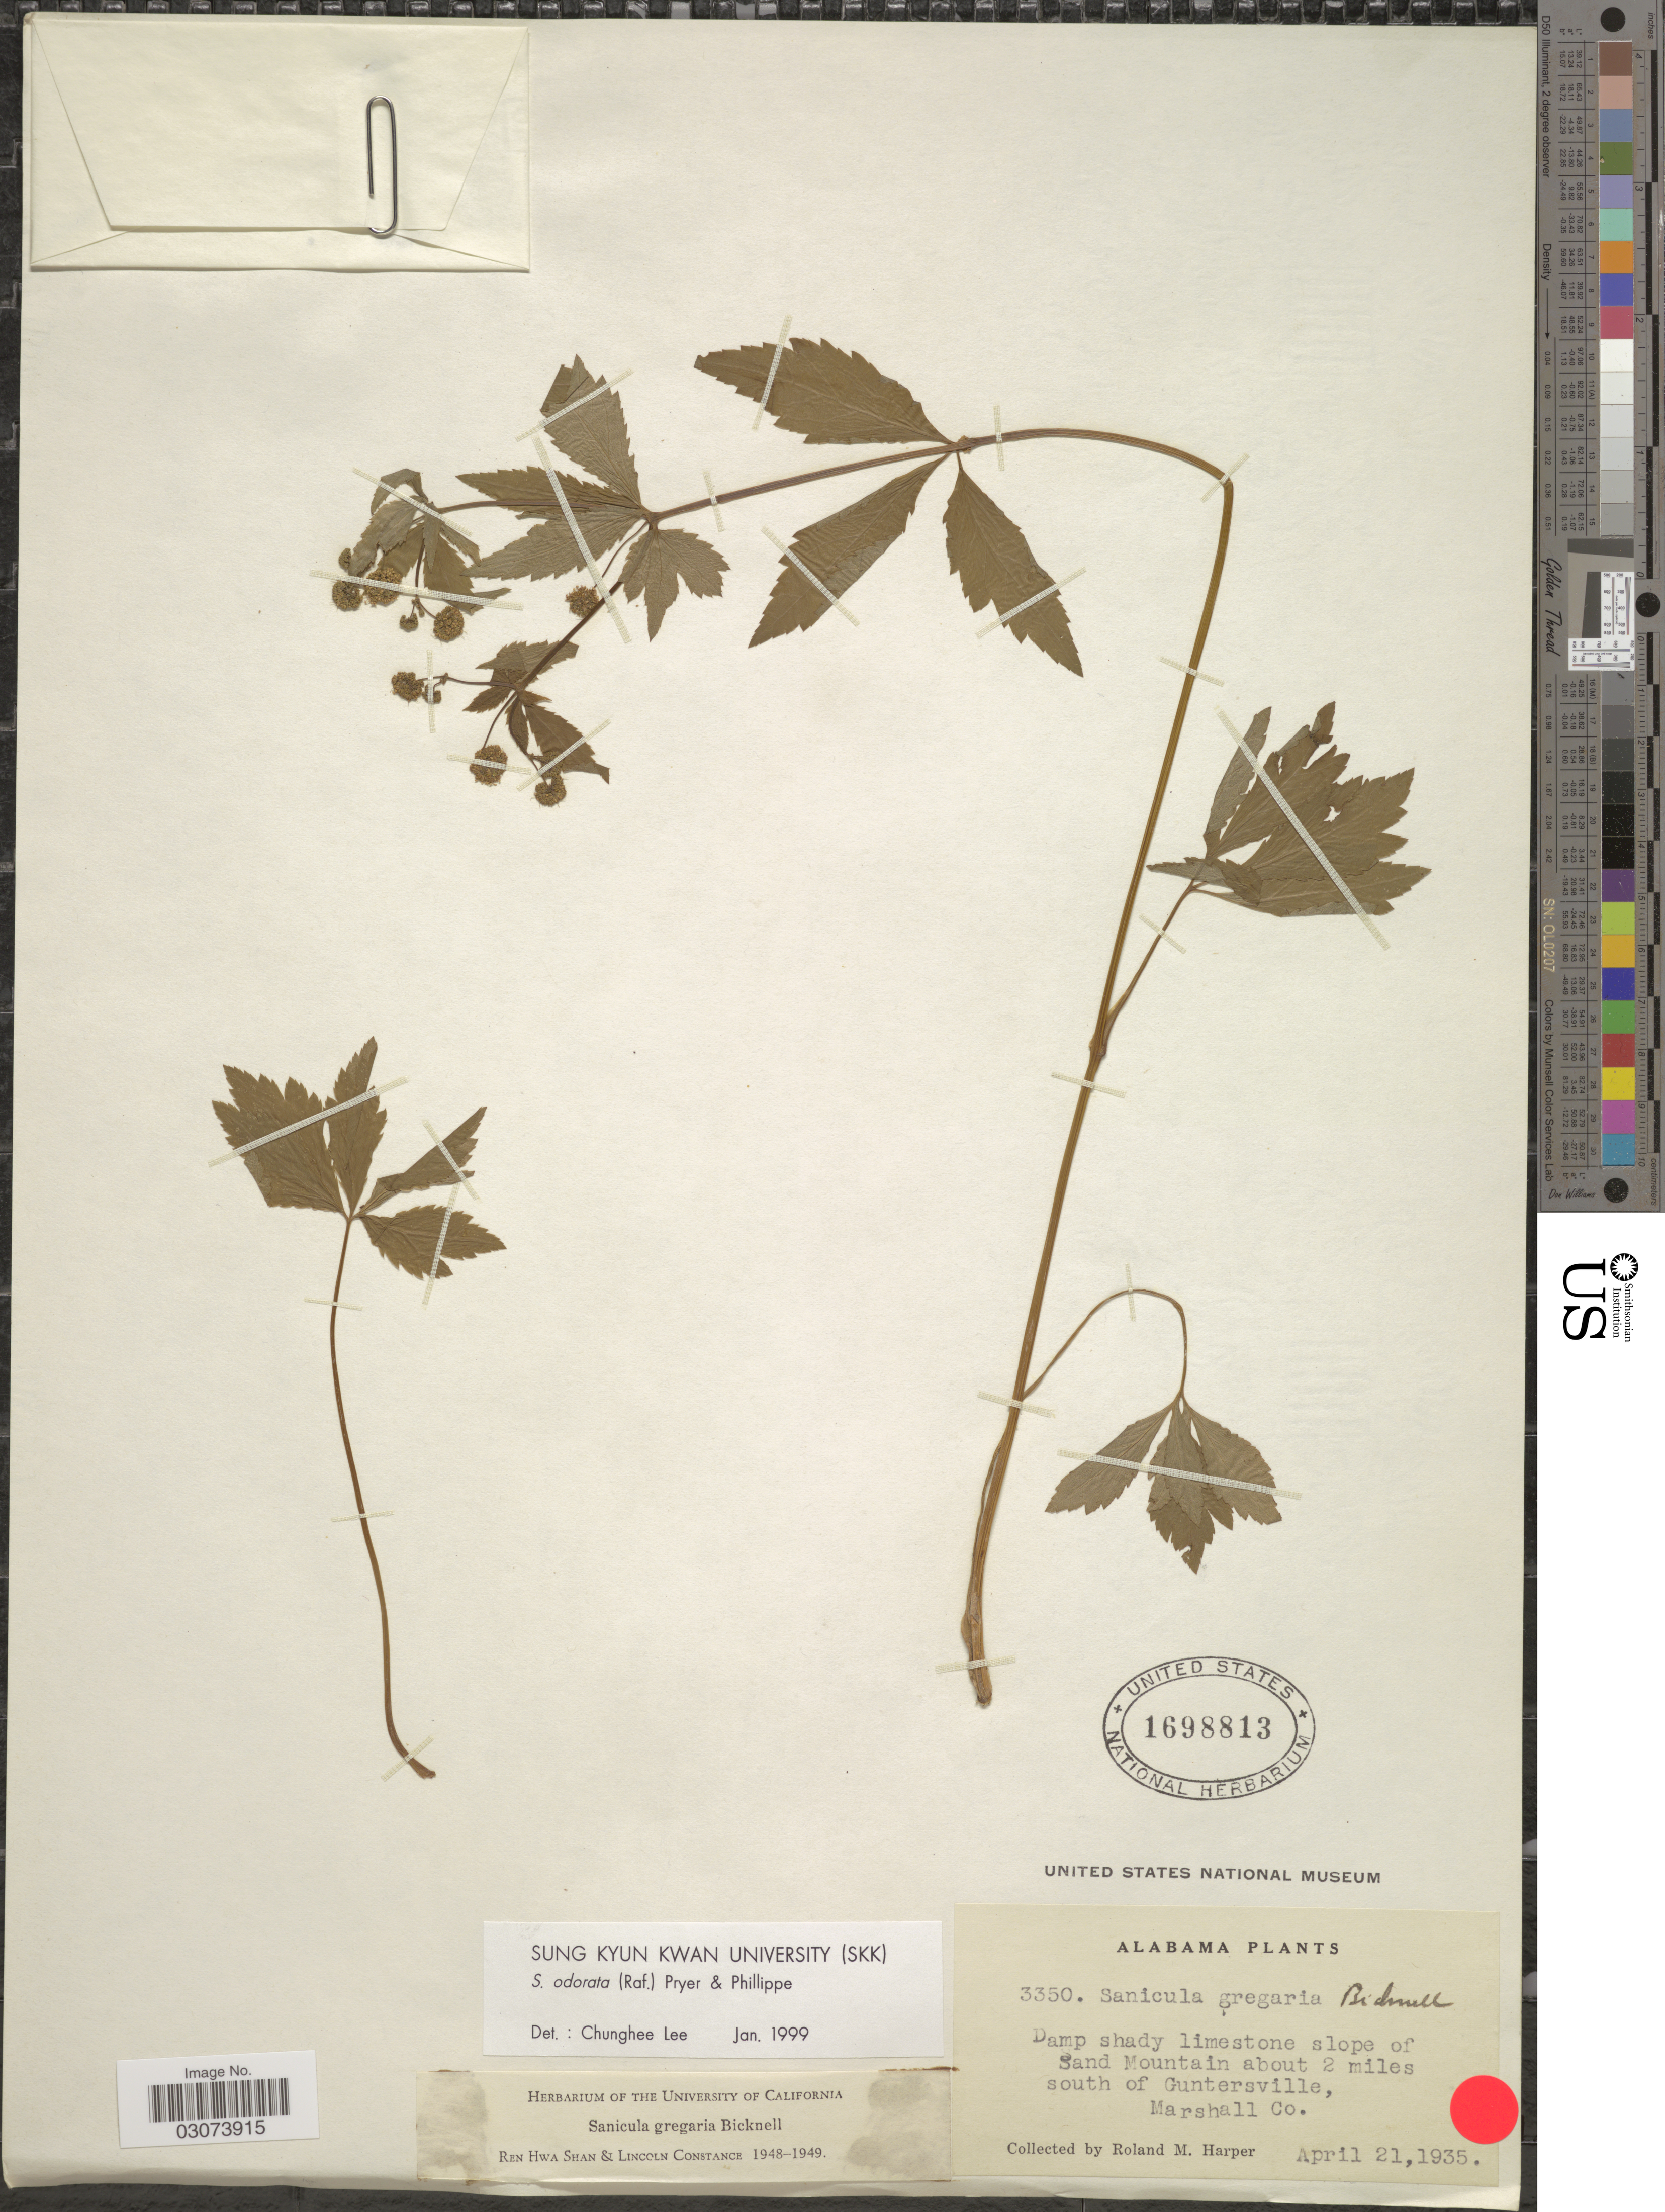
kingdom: Plantae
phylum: Tracheophyta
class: Magnoliopsida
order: Apiales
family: Apiaceae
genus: Sanicula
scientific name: Sanicula odorata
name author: (Raf.) Pryer & Phillippe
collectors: R. M. Harper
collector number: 3350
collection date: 1935-04-21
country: United States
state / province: Alabama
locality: Slope of San Mountain about 2 miles south of Guntersville, Marshall Co.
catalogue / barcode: US 1698813